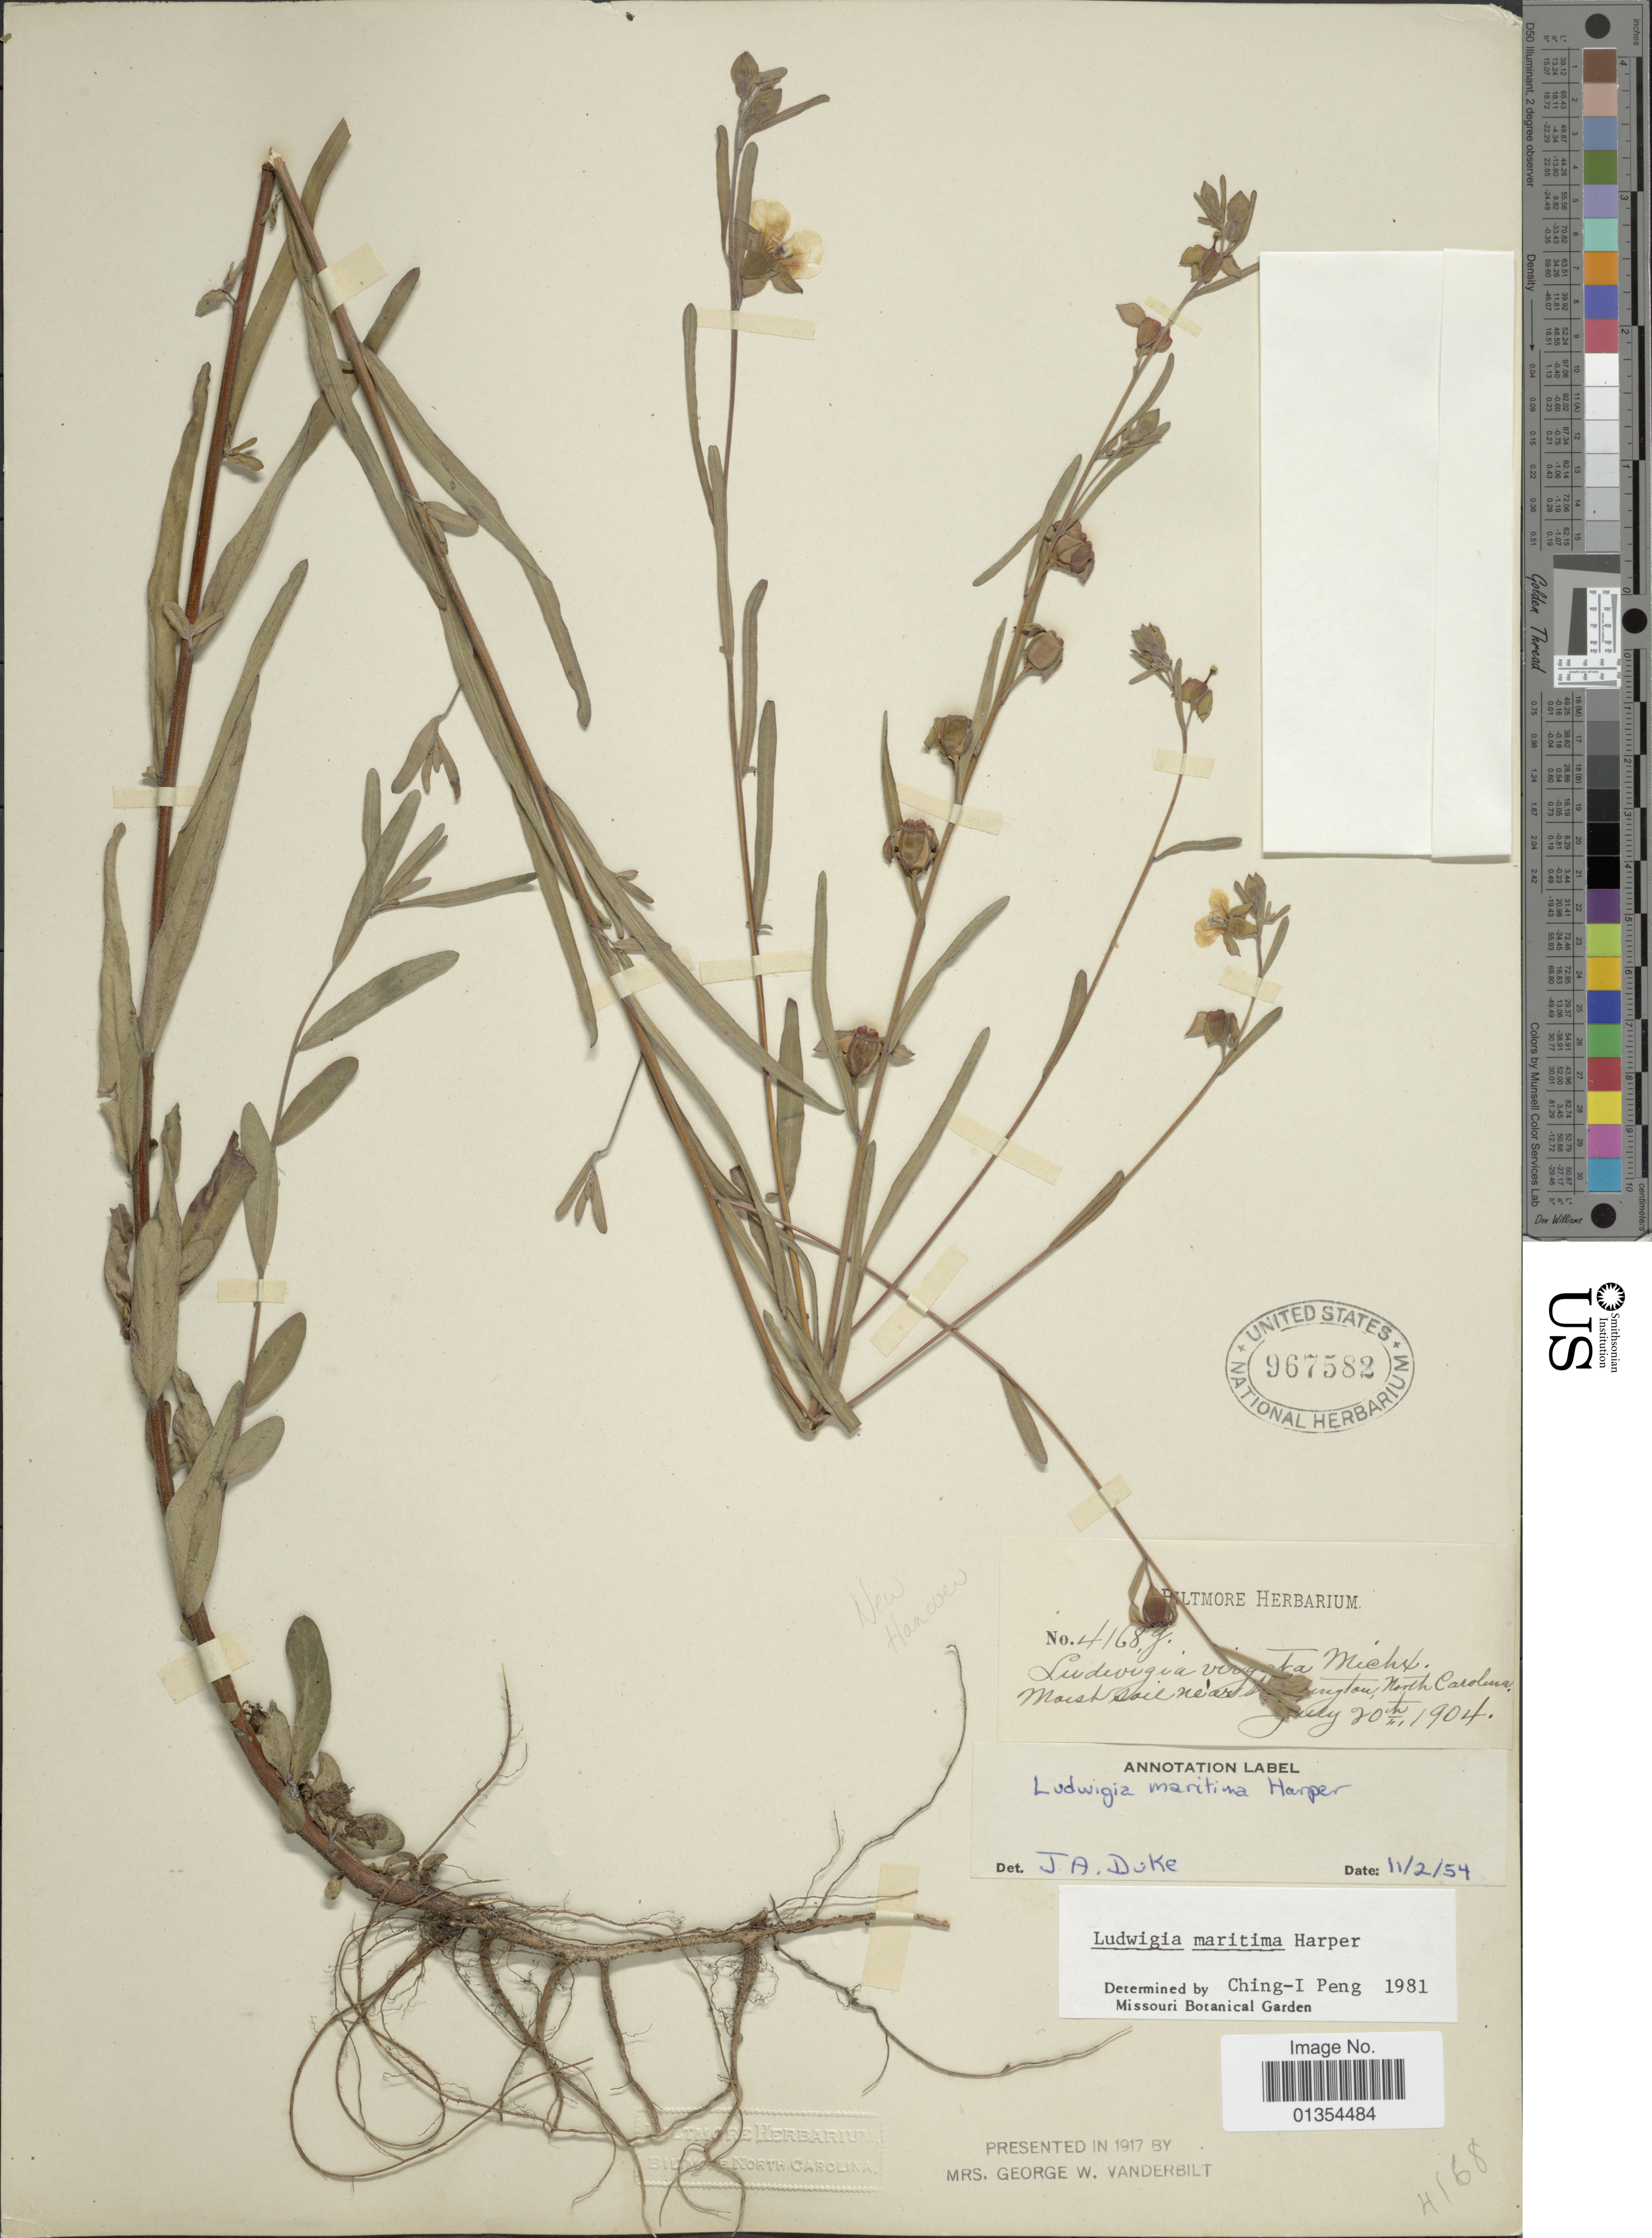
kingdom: Plantae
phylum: Tracheophyta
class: Magnoliopsida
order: Myrtales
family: Onagraceae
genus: Ludwigia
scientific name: Ludwigia maritima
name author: R.M. Harper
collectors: ex herb. Biltmore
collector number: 4168g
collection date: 1904-07-20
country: United States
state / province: North Carolina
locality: Wilmington.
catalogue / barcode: US 967582